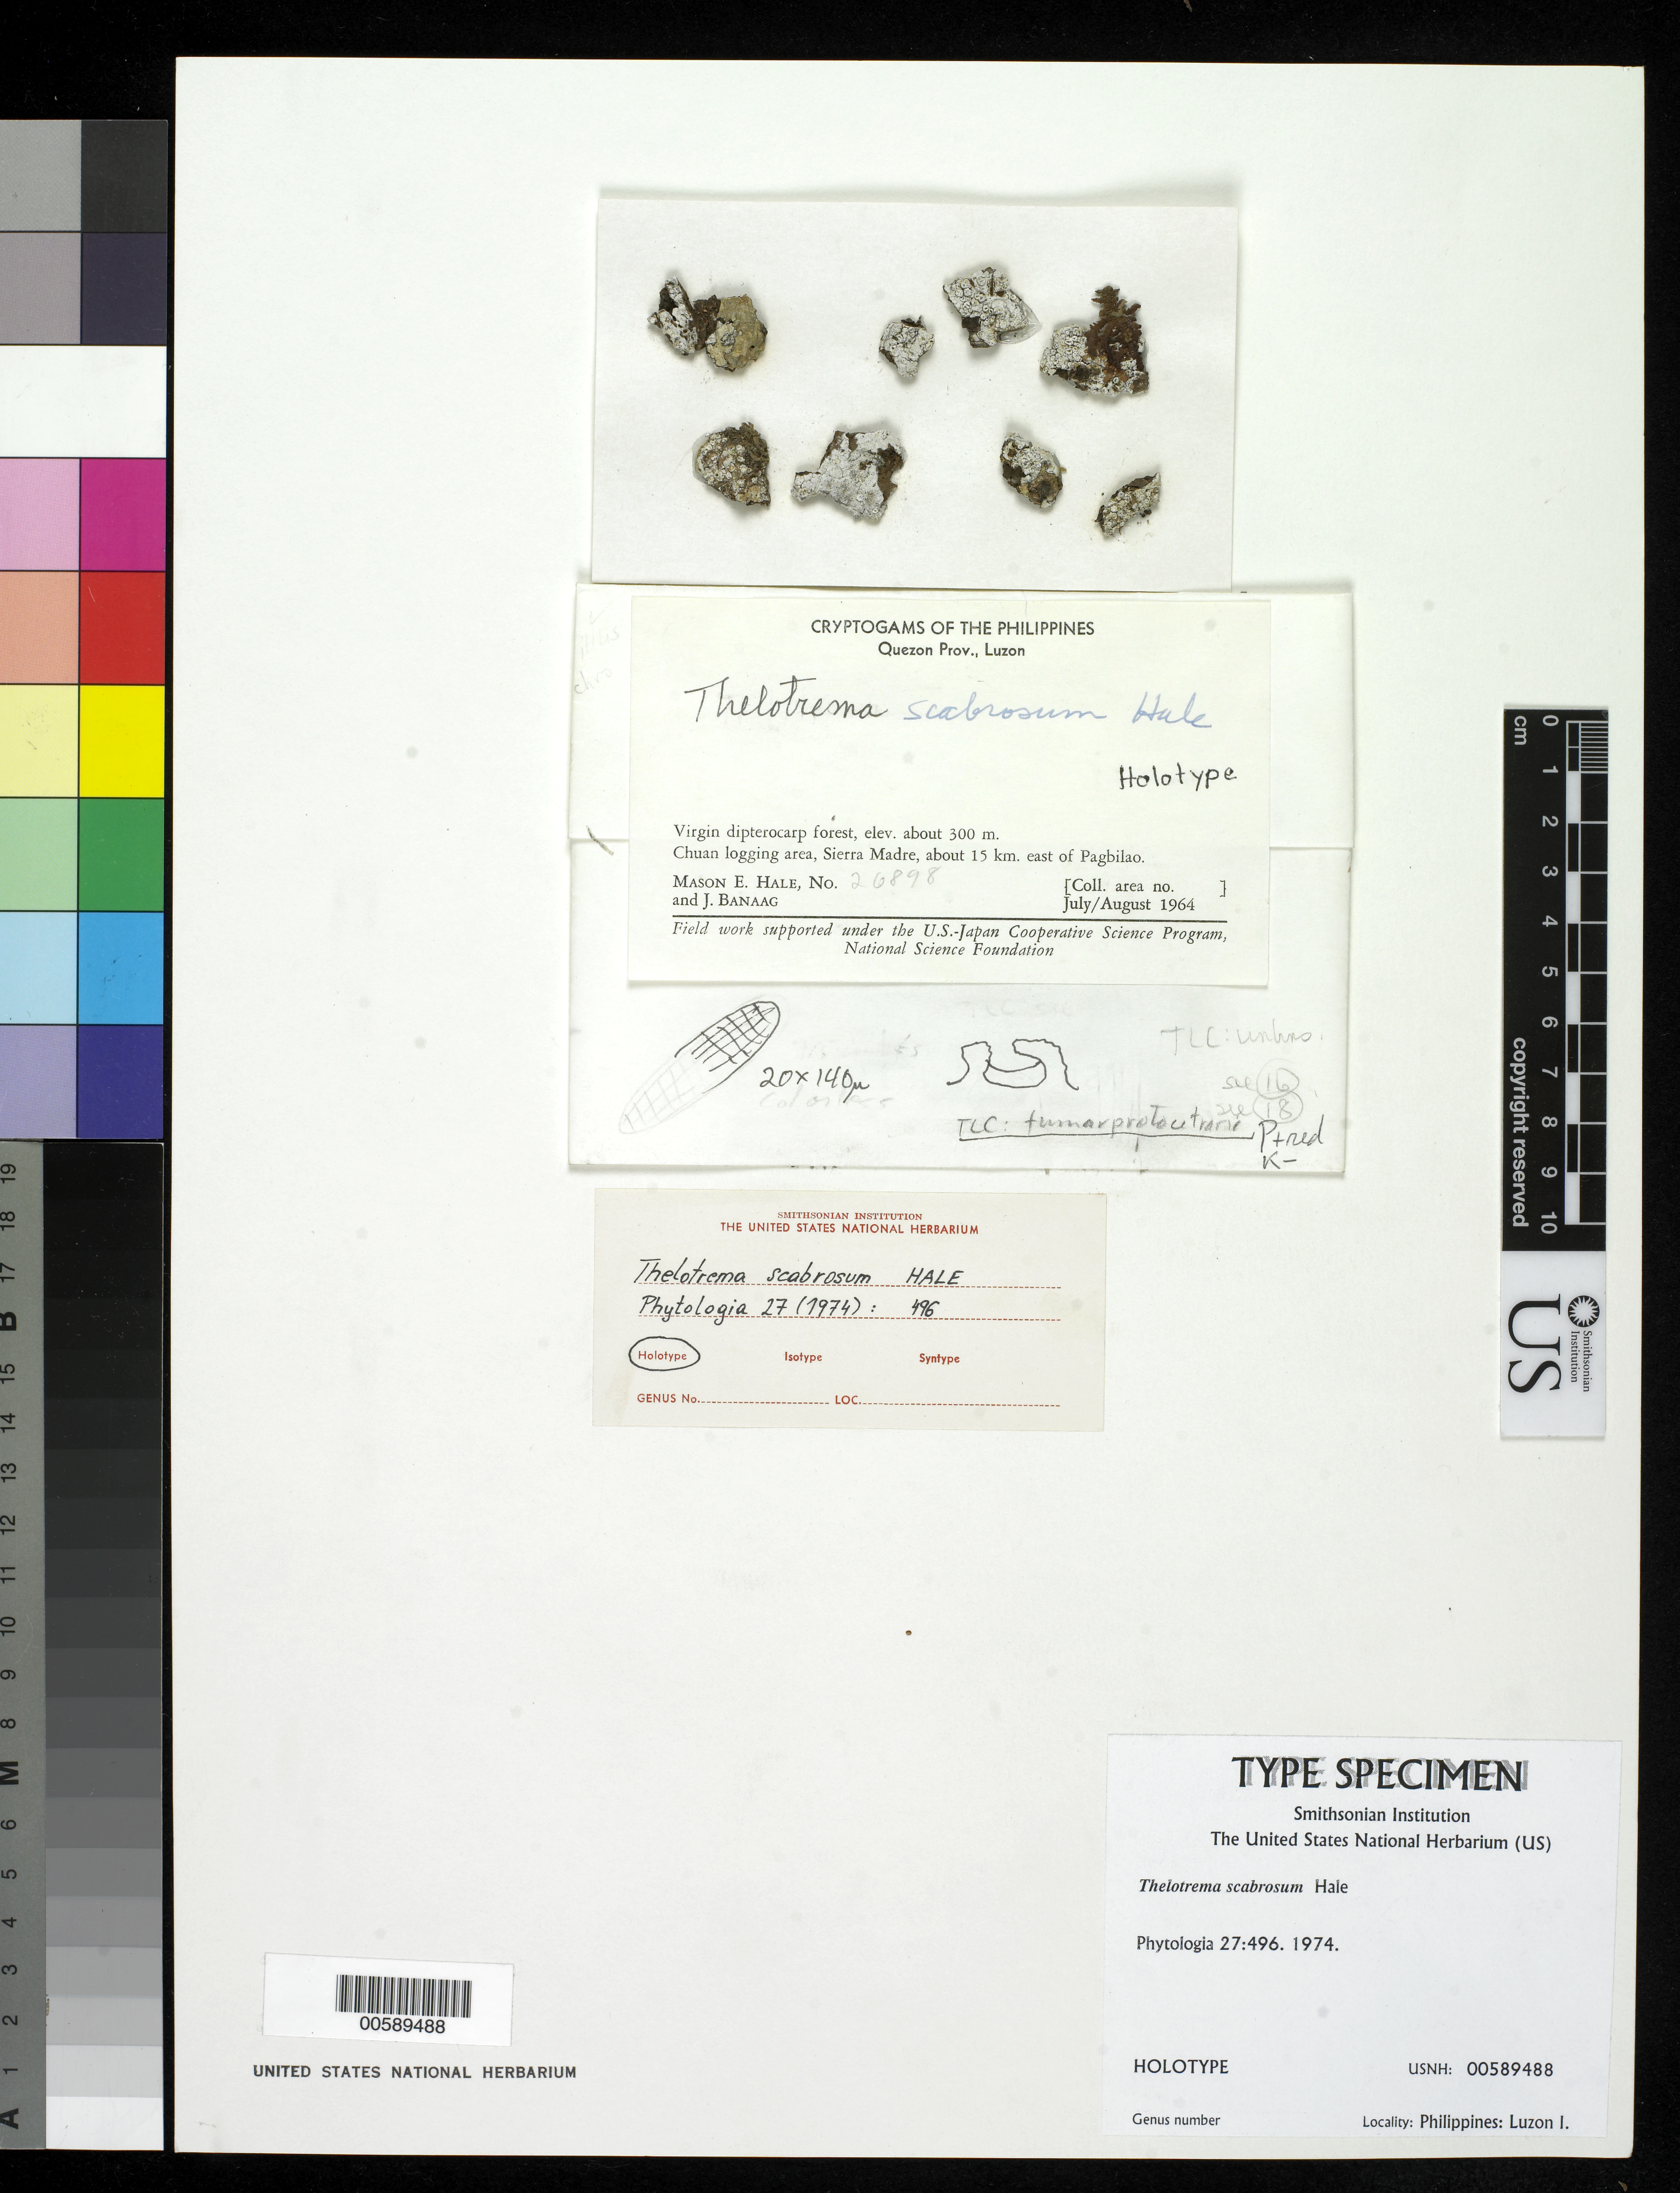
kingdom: Fungi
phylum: Ascomycota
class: Lecanoromycetes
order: Ostropales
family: Graphidaceae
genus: Thelotrema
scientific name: Thelotrema scabrosum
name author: Hale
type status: Holotype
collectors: M. Hale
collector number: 26898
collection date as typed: Jul 1964 to -- Aug 1964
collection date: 1964-07/1964-08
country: Philippines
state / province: Calabarzon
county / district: Quezon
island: Luzon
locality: Chuan Logging Area, Sierra Madre, ca. 15 km E of Pagbilao.